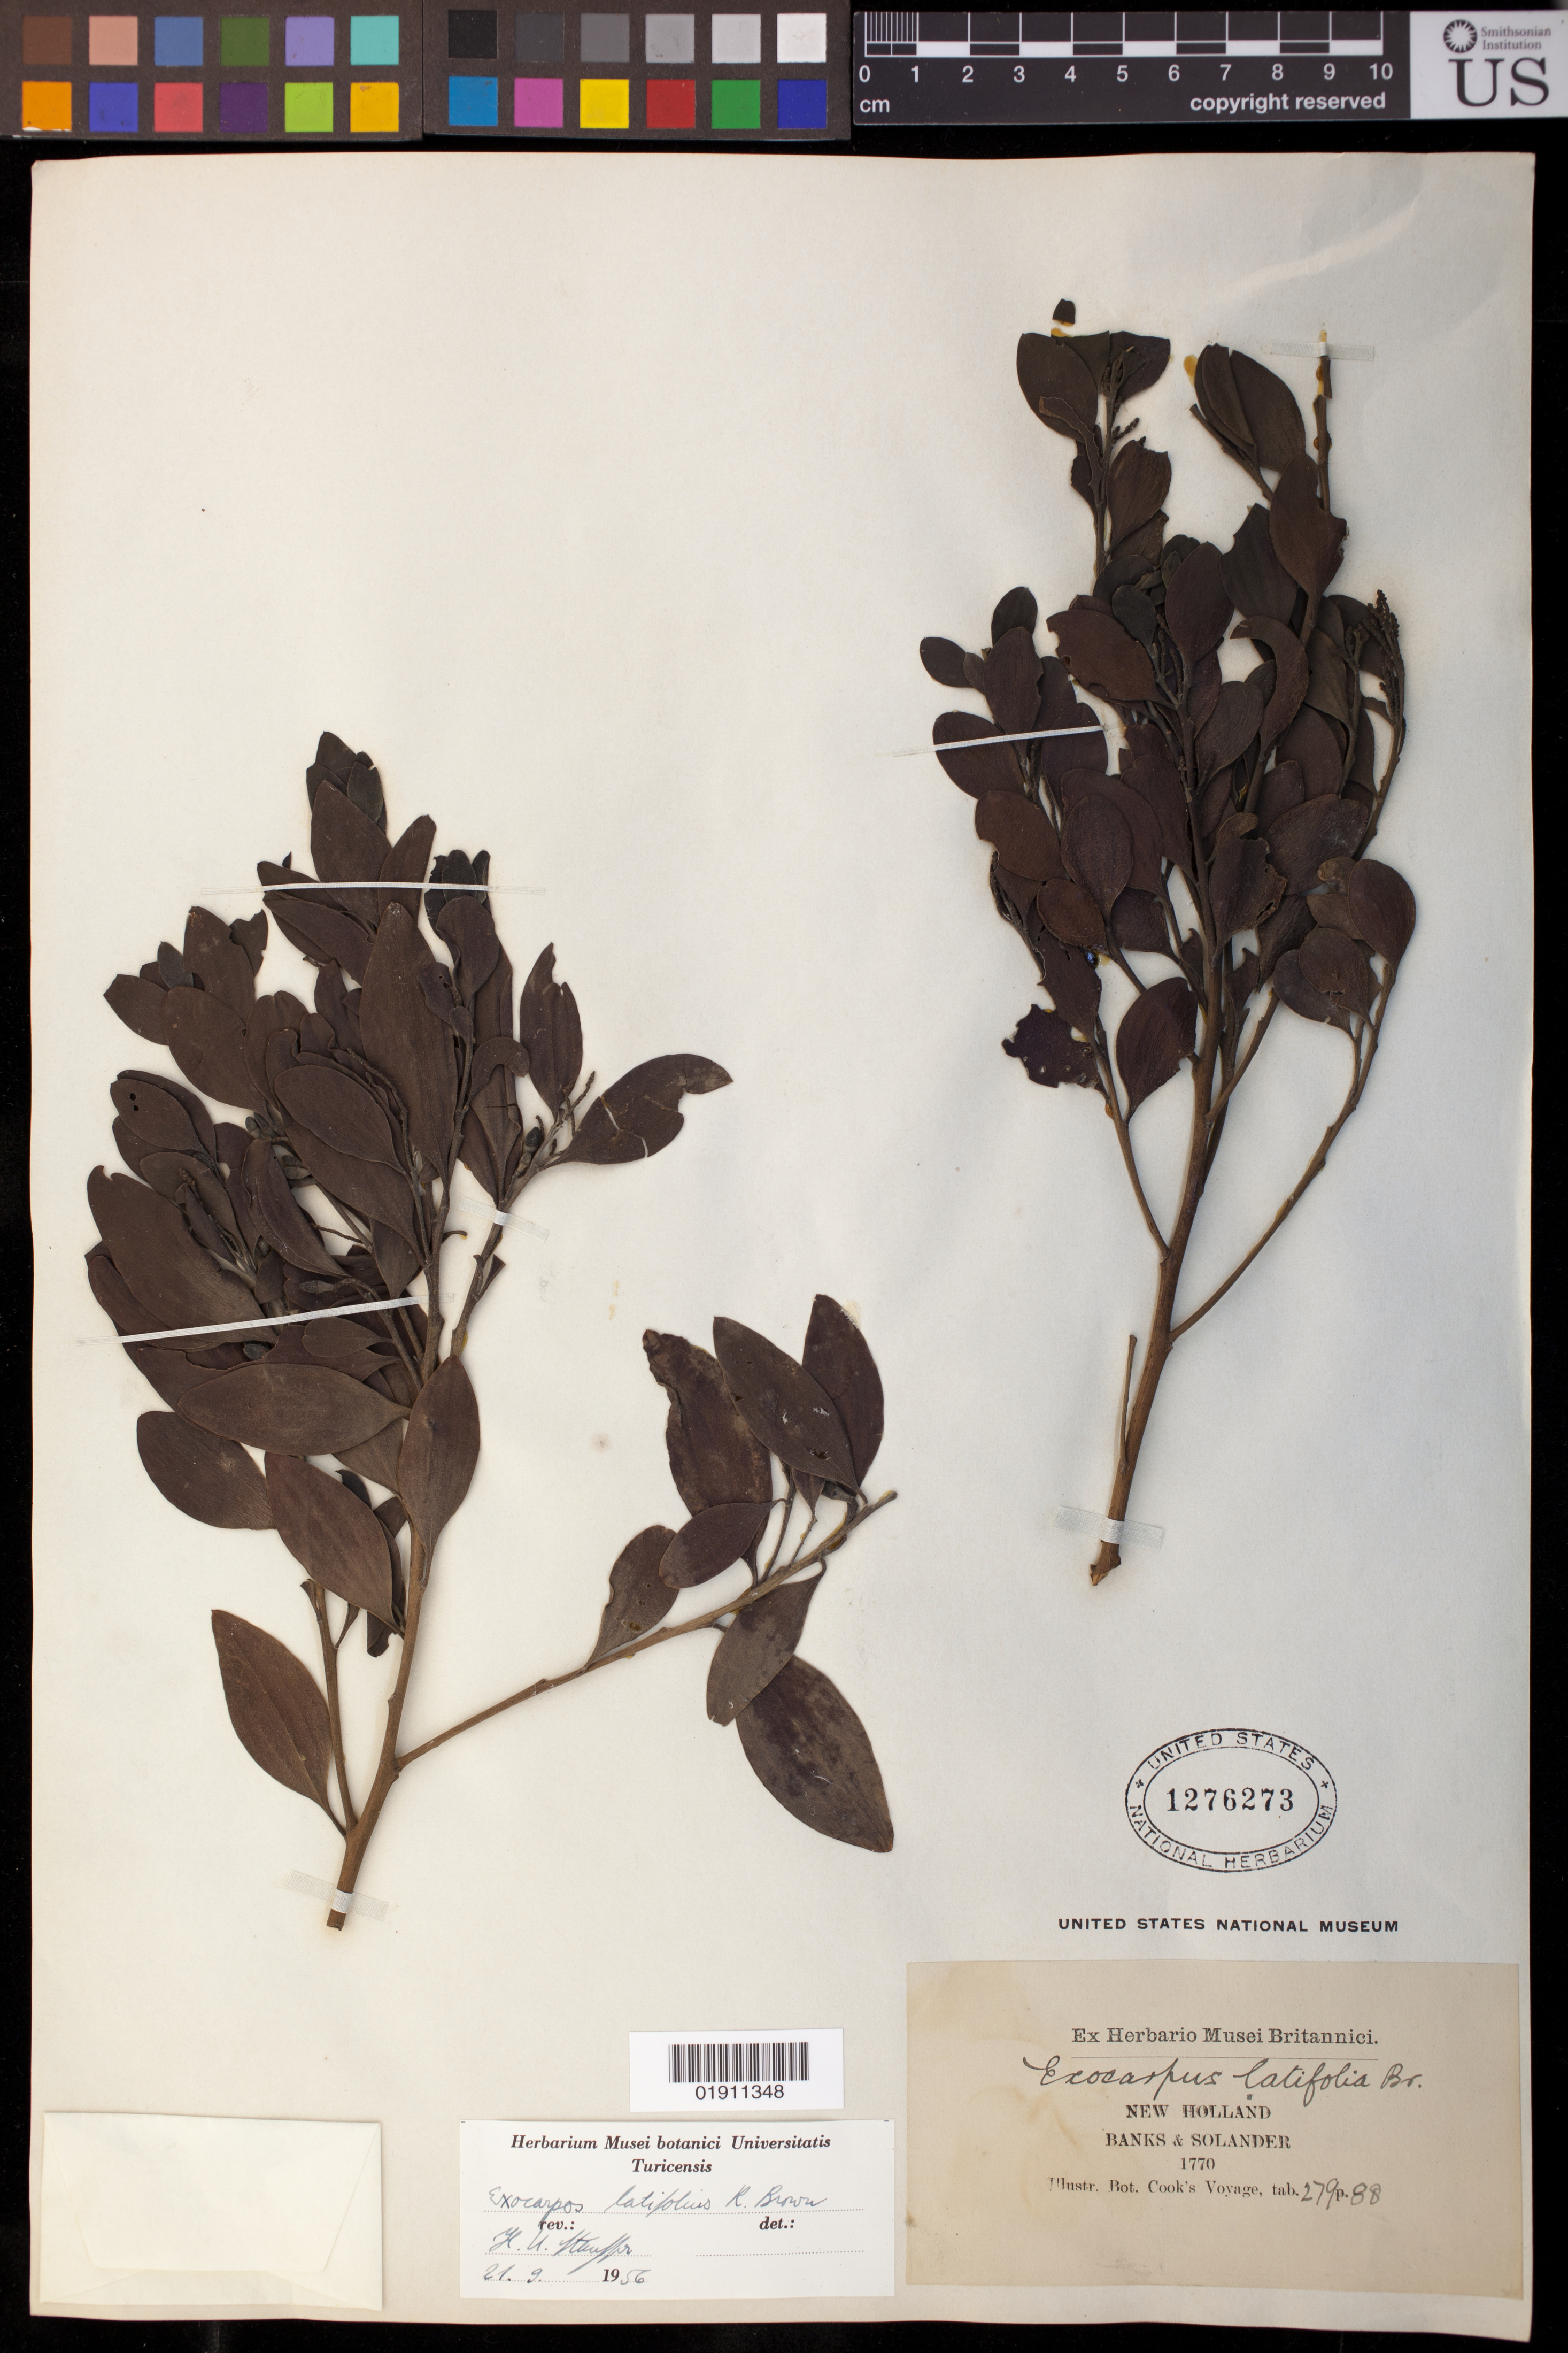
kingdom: Plantae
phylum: Tracheophyta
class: Magnoliopsida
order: Santalales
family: Santalaceae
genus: Exocarpos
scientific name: Exocarpos latifolius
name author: R. Br.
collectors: J. Banks & D. C. Solander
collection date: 1770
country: Australia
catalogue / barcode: US 1276273